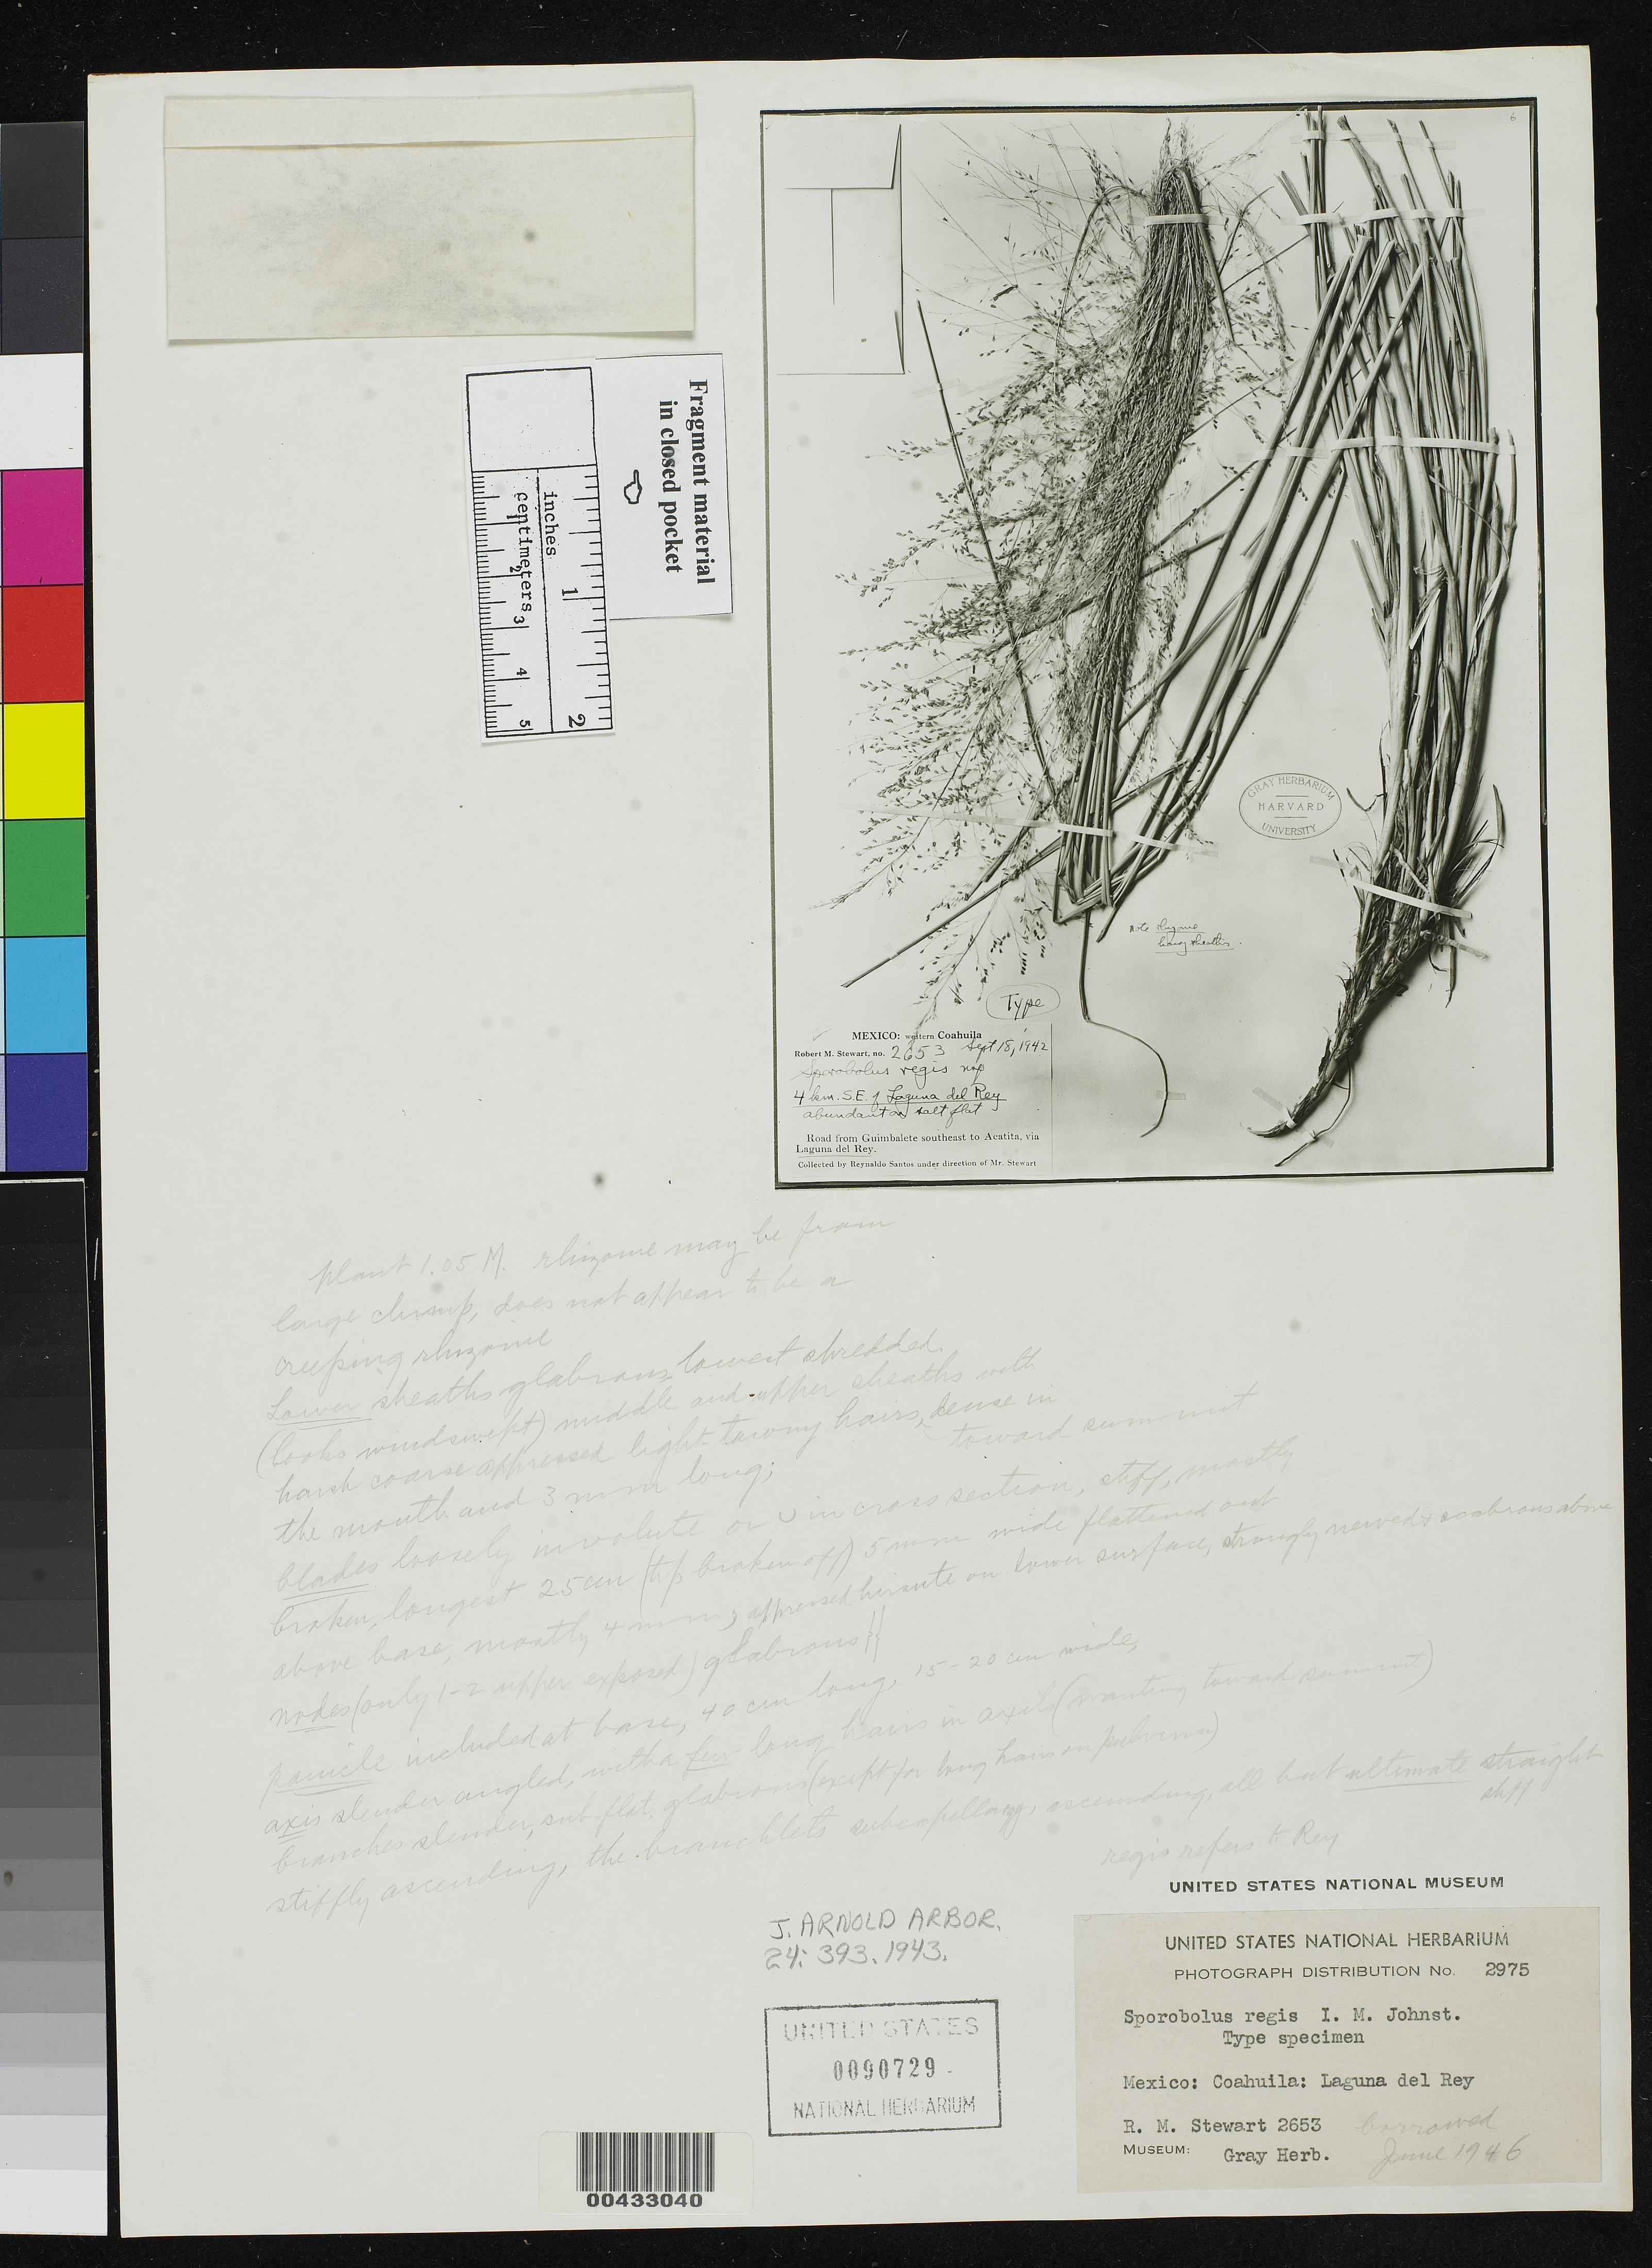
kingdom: Plantae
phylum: Tracheophyta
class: Liliopsida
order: Poales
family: Poaceae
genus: Sporobolus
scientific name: Sporobolus regis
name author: I.M. Johnst.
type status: Type Fragment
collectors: R. M. Stewart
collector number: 2653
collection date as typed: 18 Sep 1942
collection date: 1942-09-18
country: Mexico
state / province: Coahuila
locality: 4 km SE of Laguna del Rey.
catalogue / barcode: US 90729